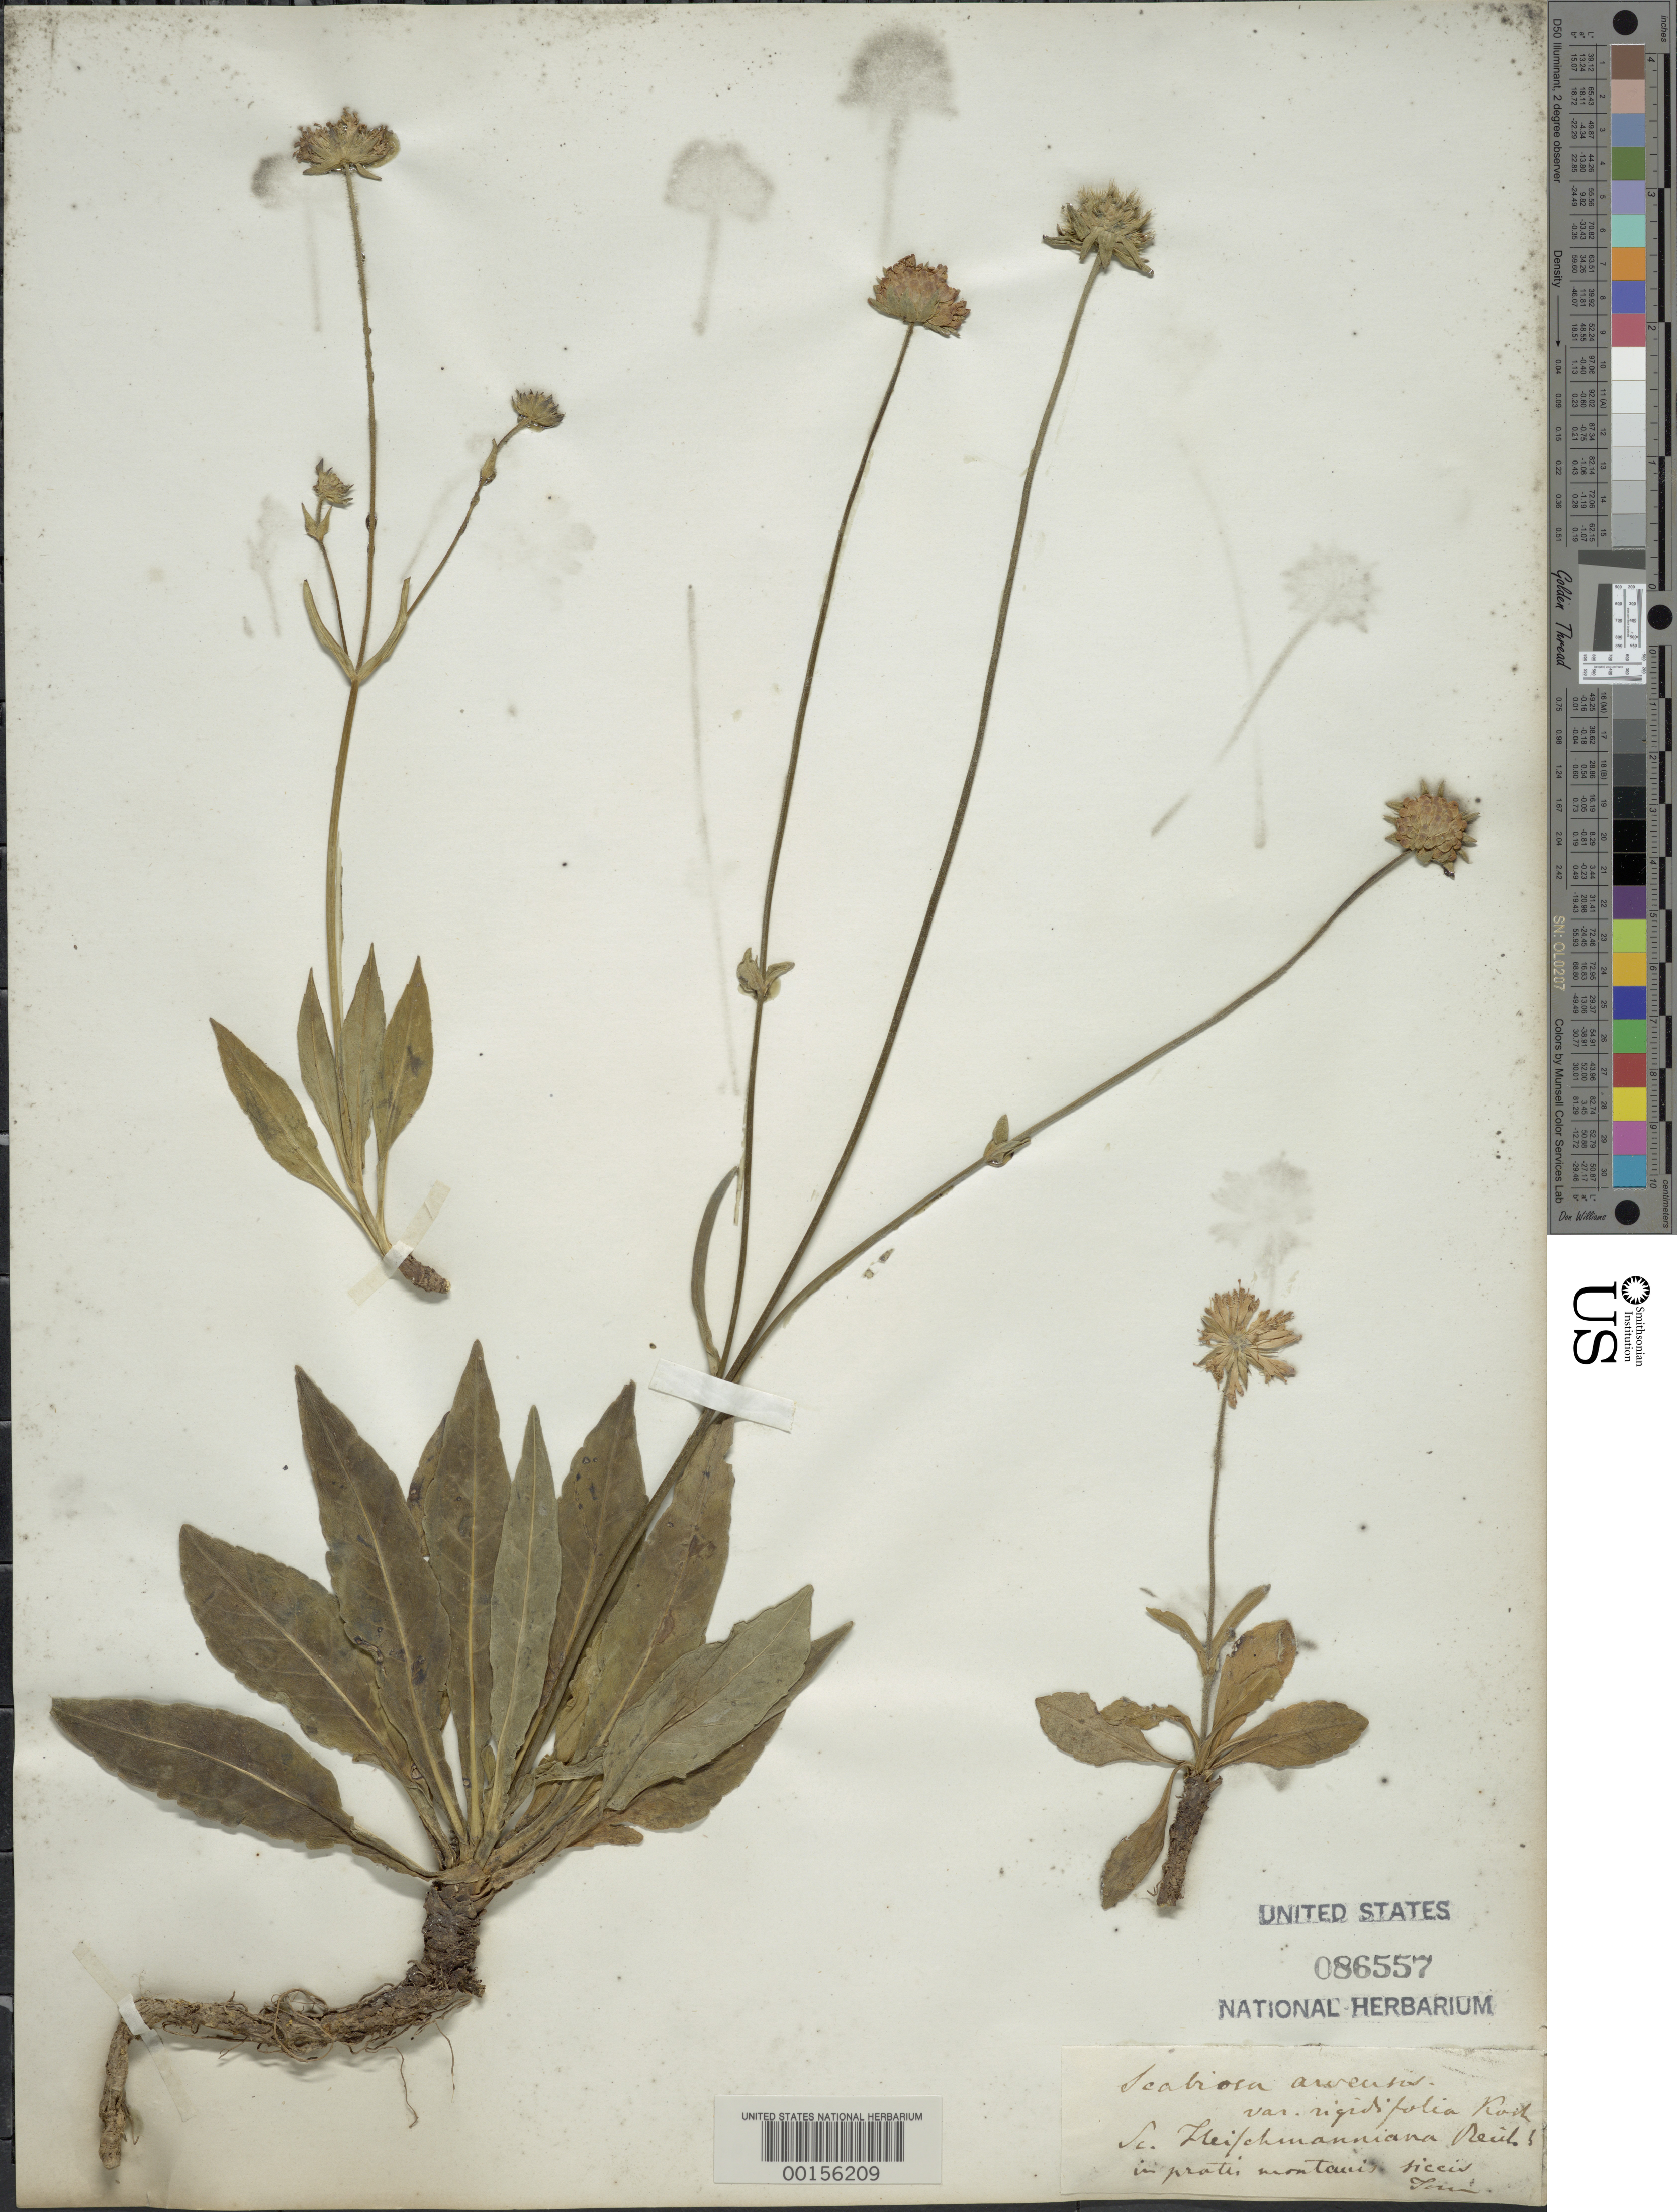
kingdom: Plantae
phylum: Tracheophyta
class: Magnoliopsida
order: Dipsacales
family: Caprifoliaceae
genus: Knautia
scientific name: Knautia arvensis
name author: (L.) Coult.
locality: Heischenanniana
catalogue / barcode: US 86557